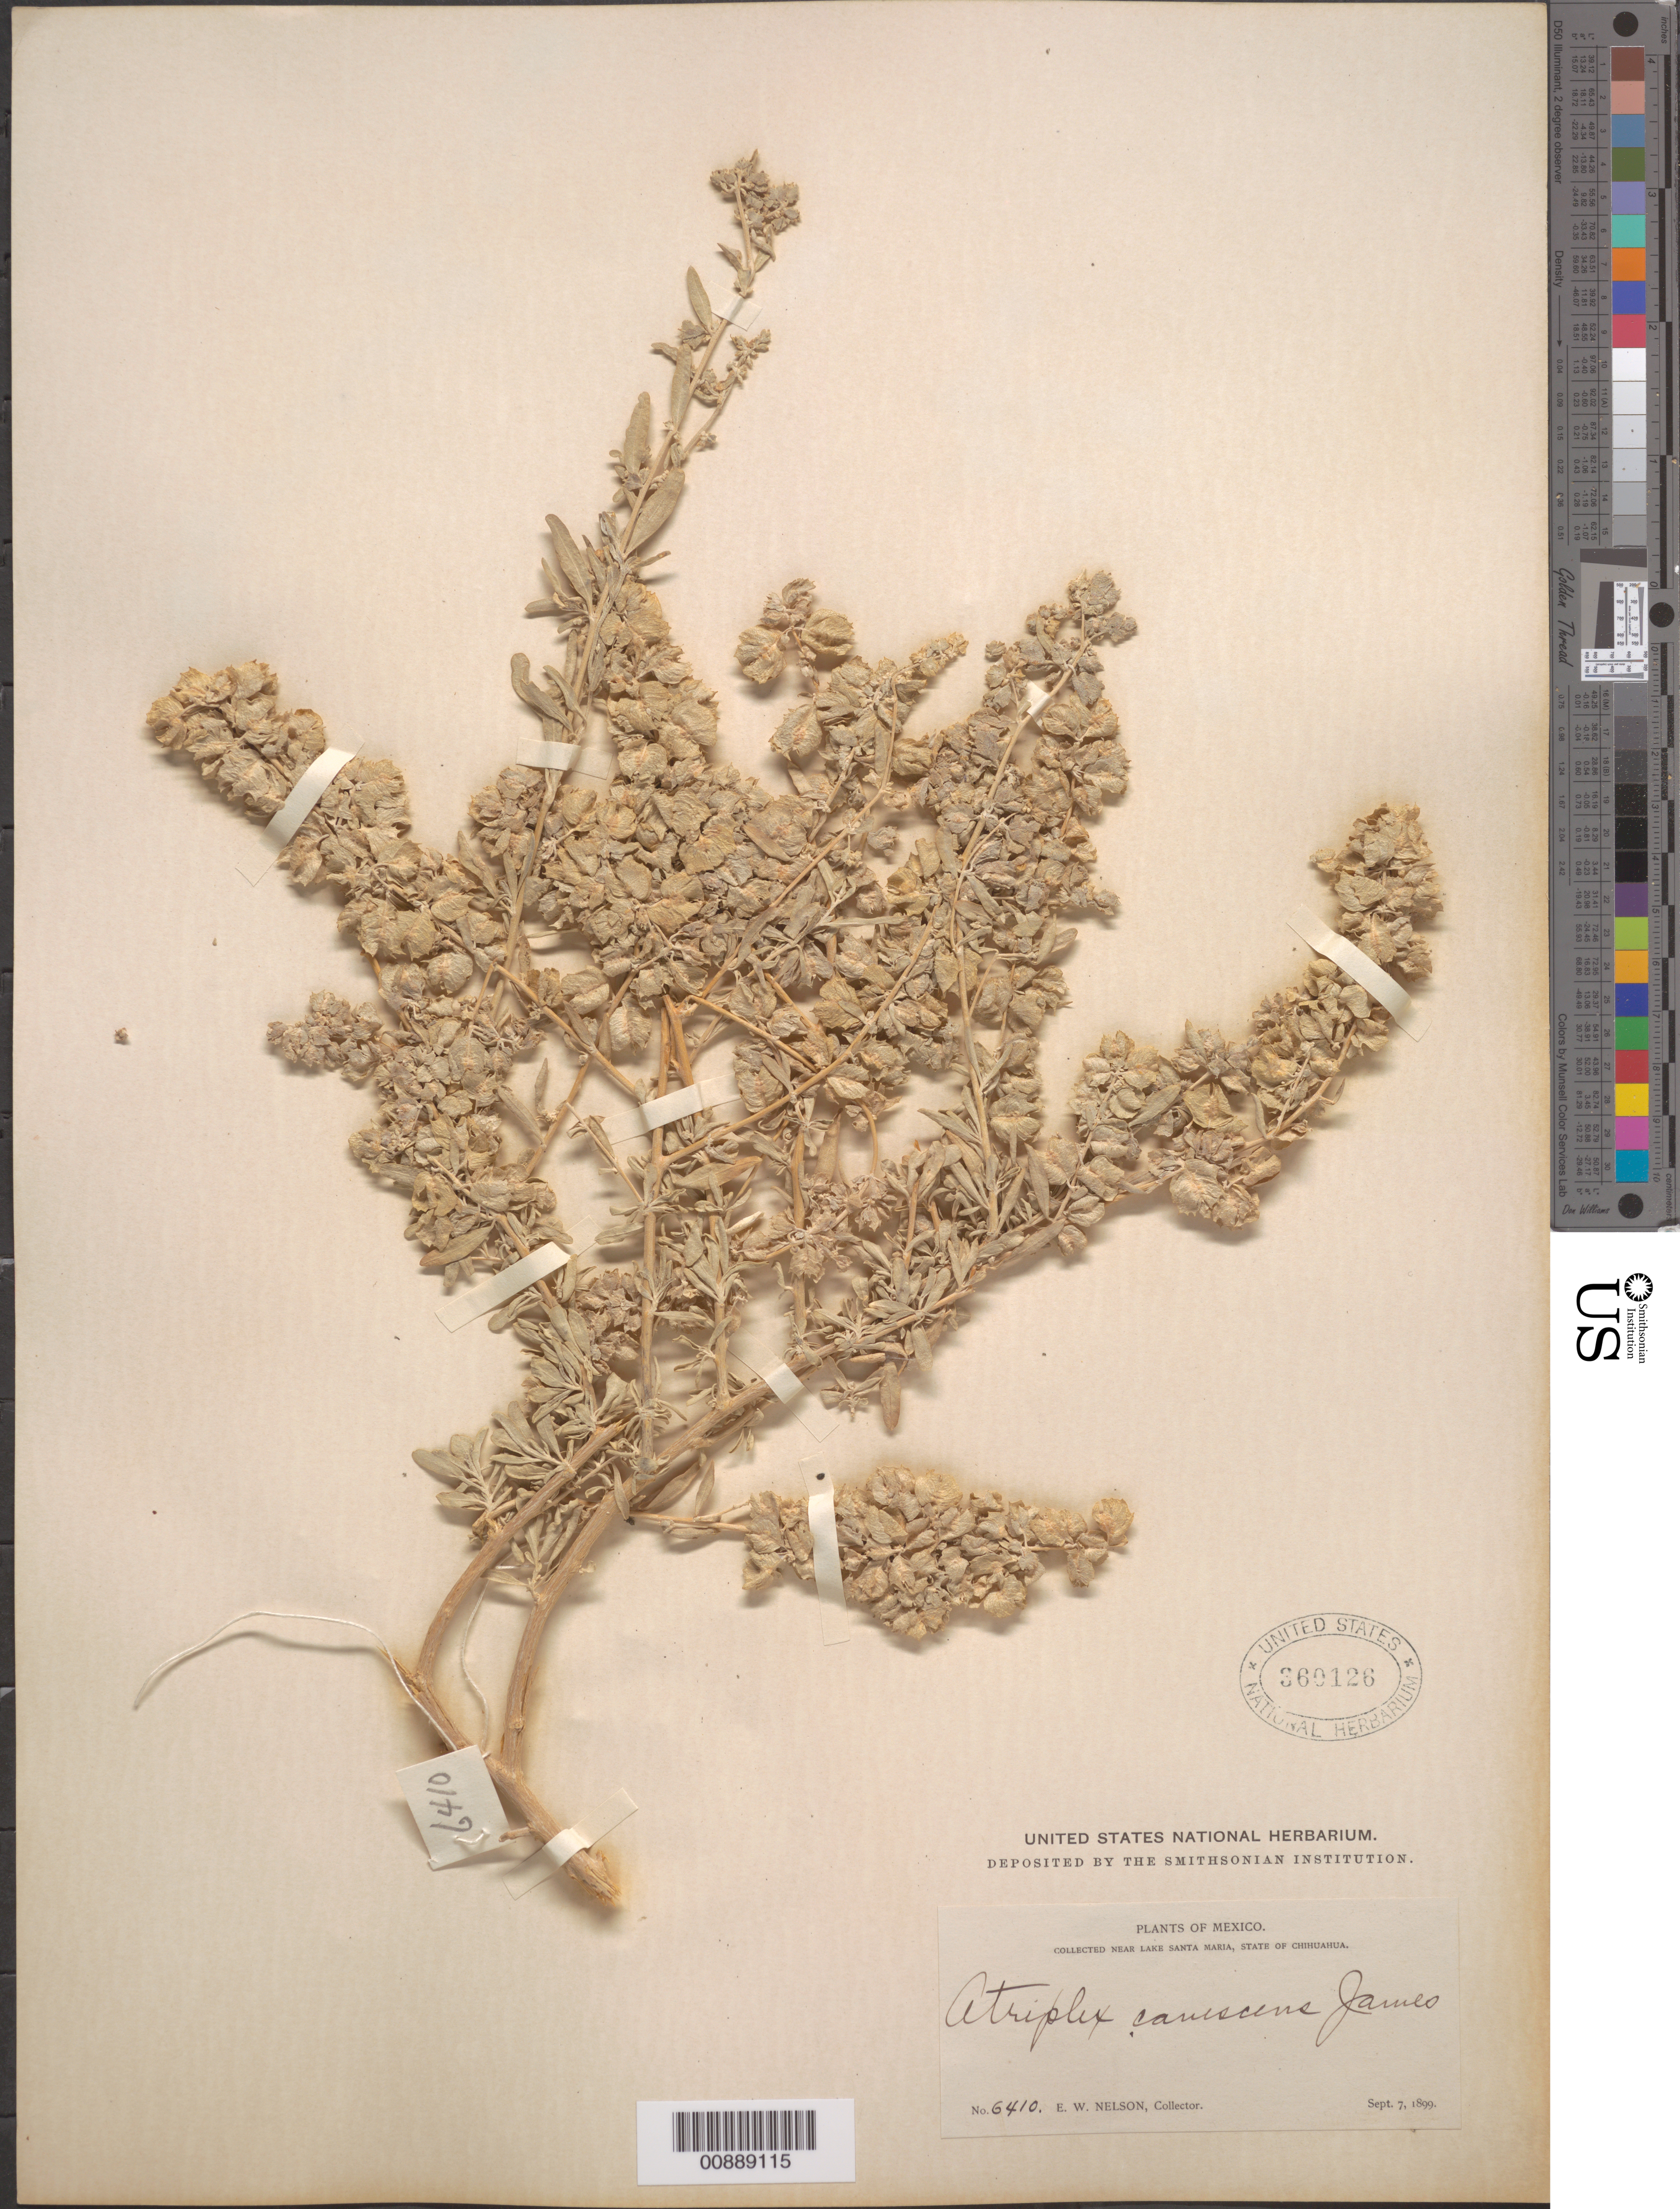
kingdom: Plantae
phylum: Tracheophyta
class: Magnoliopsida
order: Caryophyllales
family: Amaranthaceae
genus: Atriplex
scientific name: Atriplex canescens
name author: (Pursh) Nutt.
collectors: E. W. Nelson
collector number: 6410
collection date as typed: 07 Sep 1899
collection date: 1899-09-07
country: Mexico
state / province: Chihuahua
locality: Near Lake Santa María, Chihuahua.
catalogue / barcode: US 360126